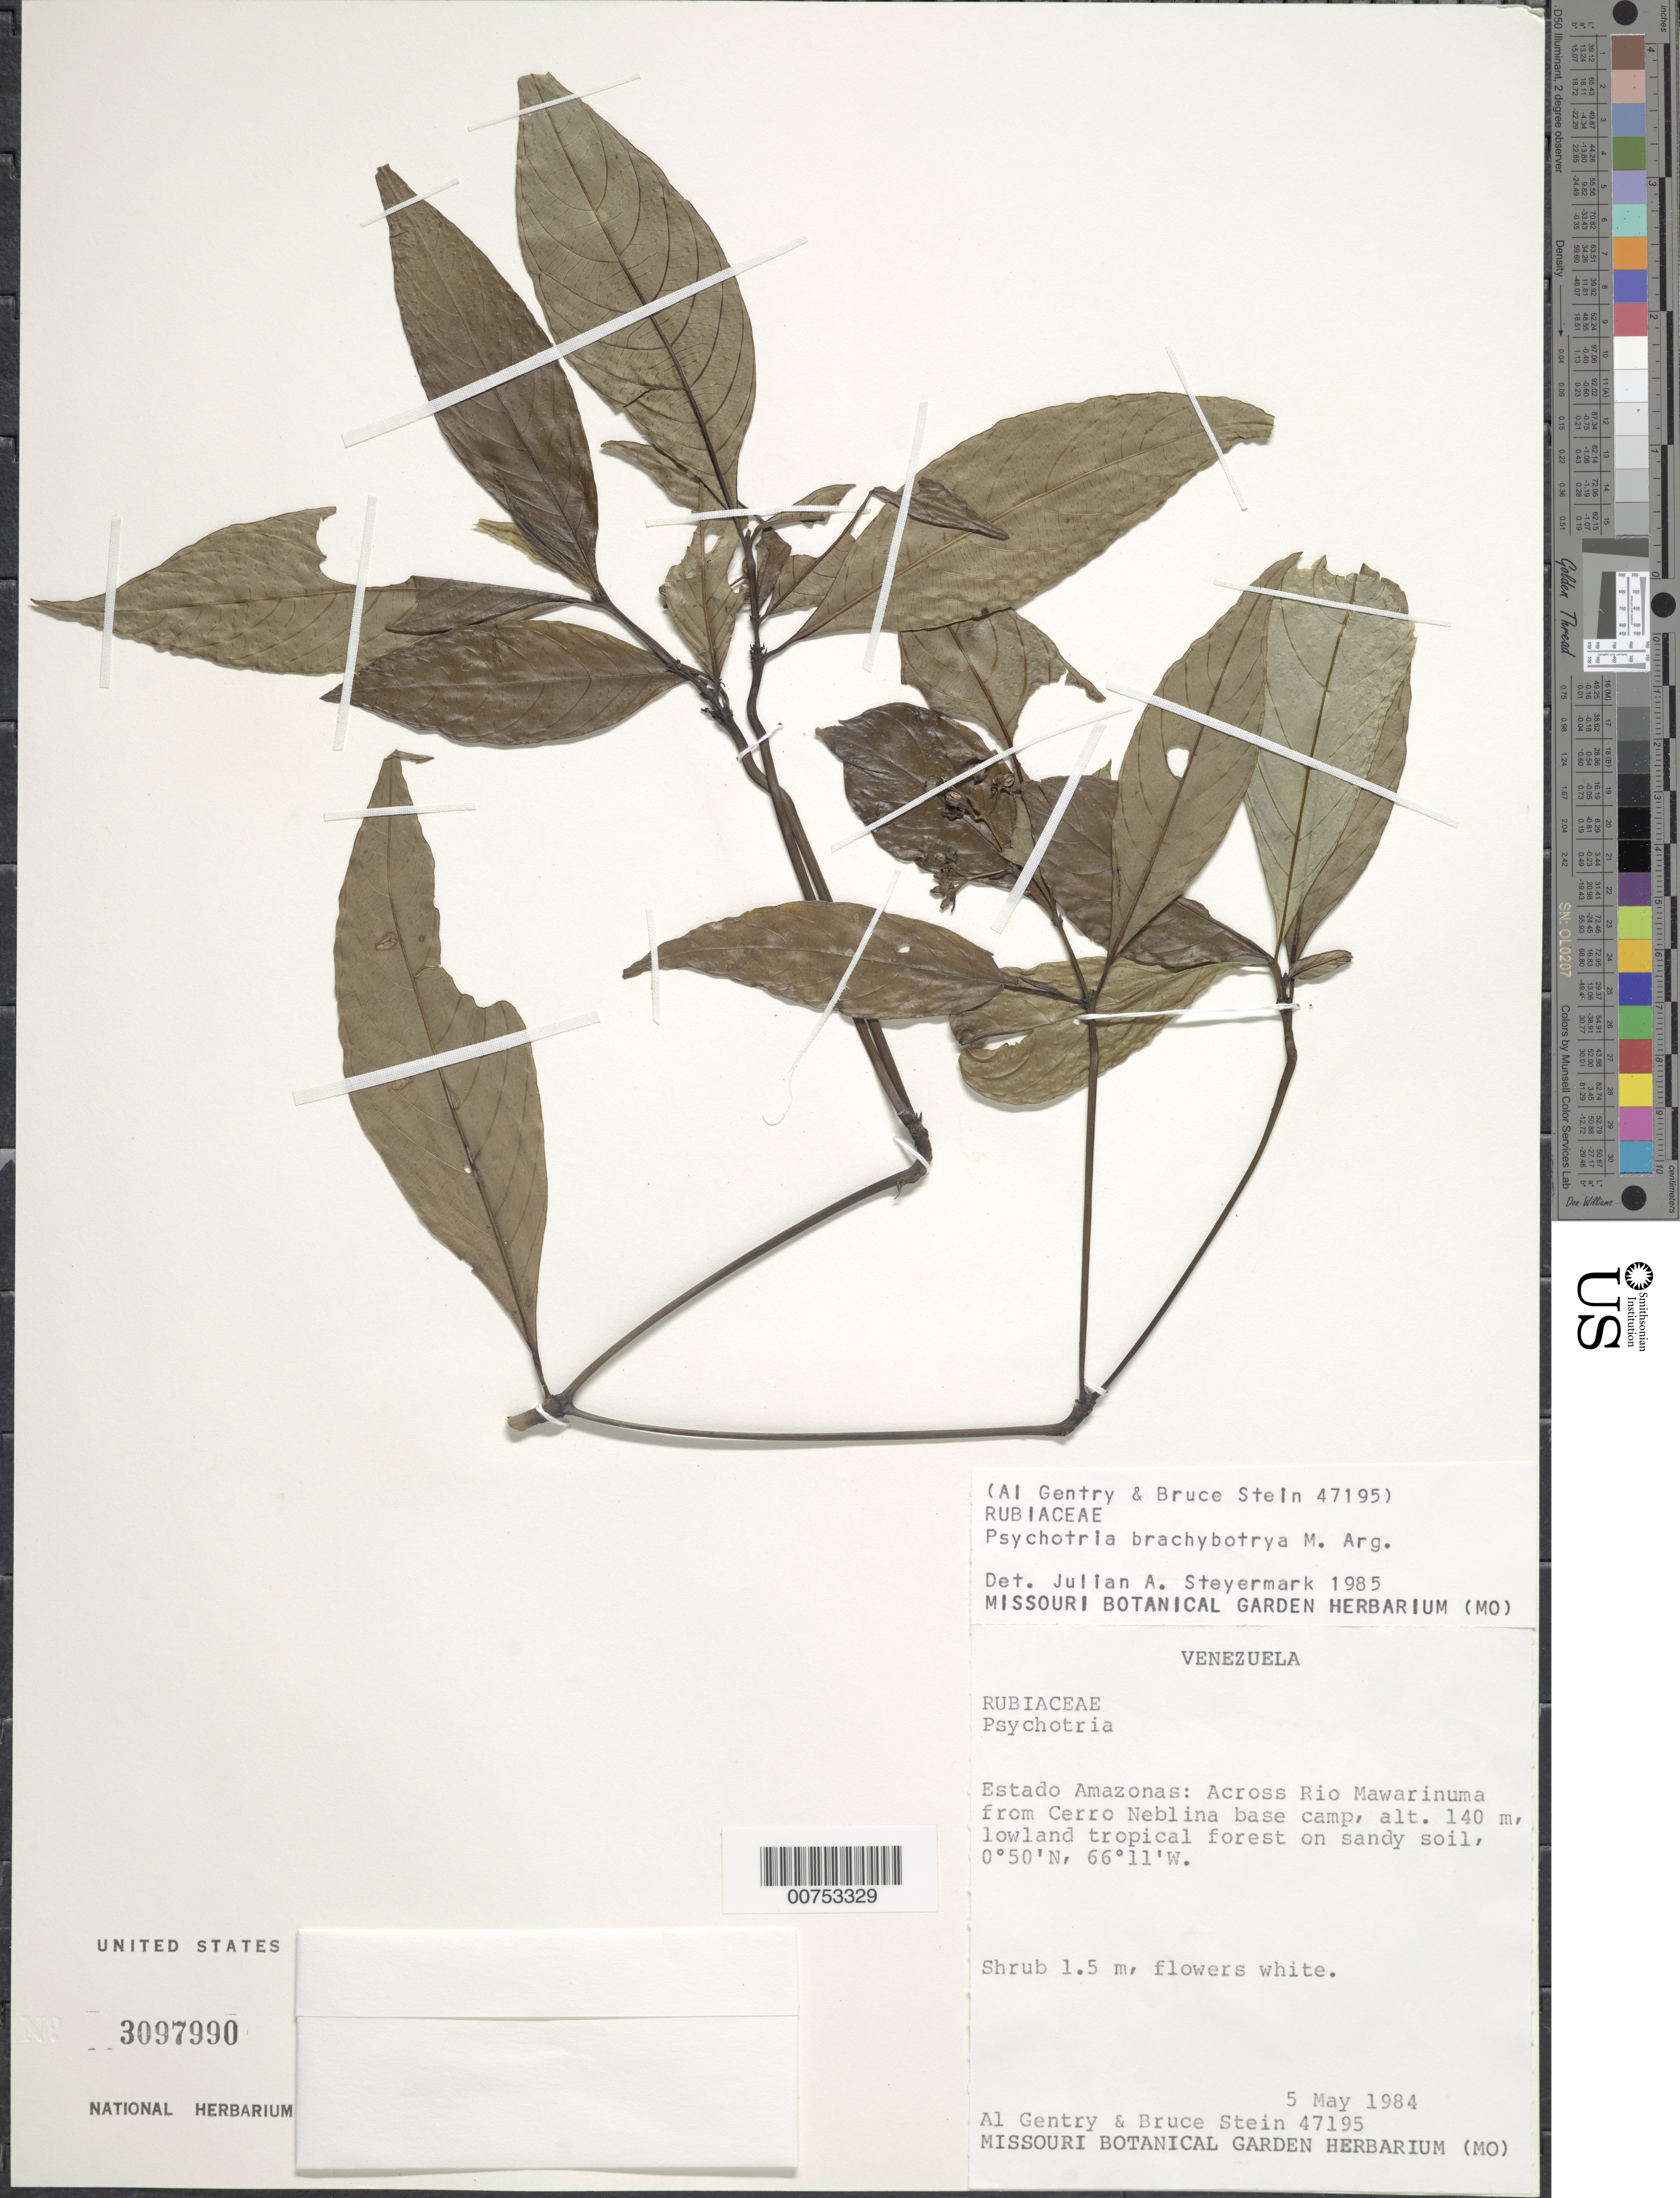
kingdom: Plantae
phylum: Tracheophyta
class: Magnoliopsida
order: Gentianales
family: Rubiaceae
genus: Psychotria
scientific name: Psychotria brachybotrya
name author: Müll. Arg.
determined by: Steyermark, Julian A., (VEN)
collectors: A. H. Gentry & B. Stein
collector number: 47195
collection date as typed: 5-May-84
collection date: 1984-05-05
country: Venezuela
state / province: Amazonas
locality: Río Mawarinuma, across from Cerro de La Neblina Base Camp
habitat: Lowland forest on sandy soil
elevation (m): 140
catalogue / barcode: US 3097990